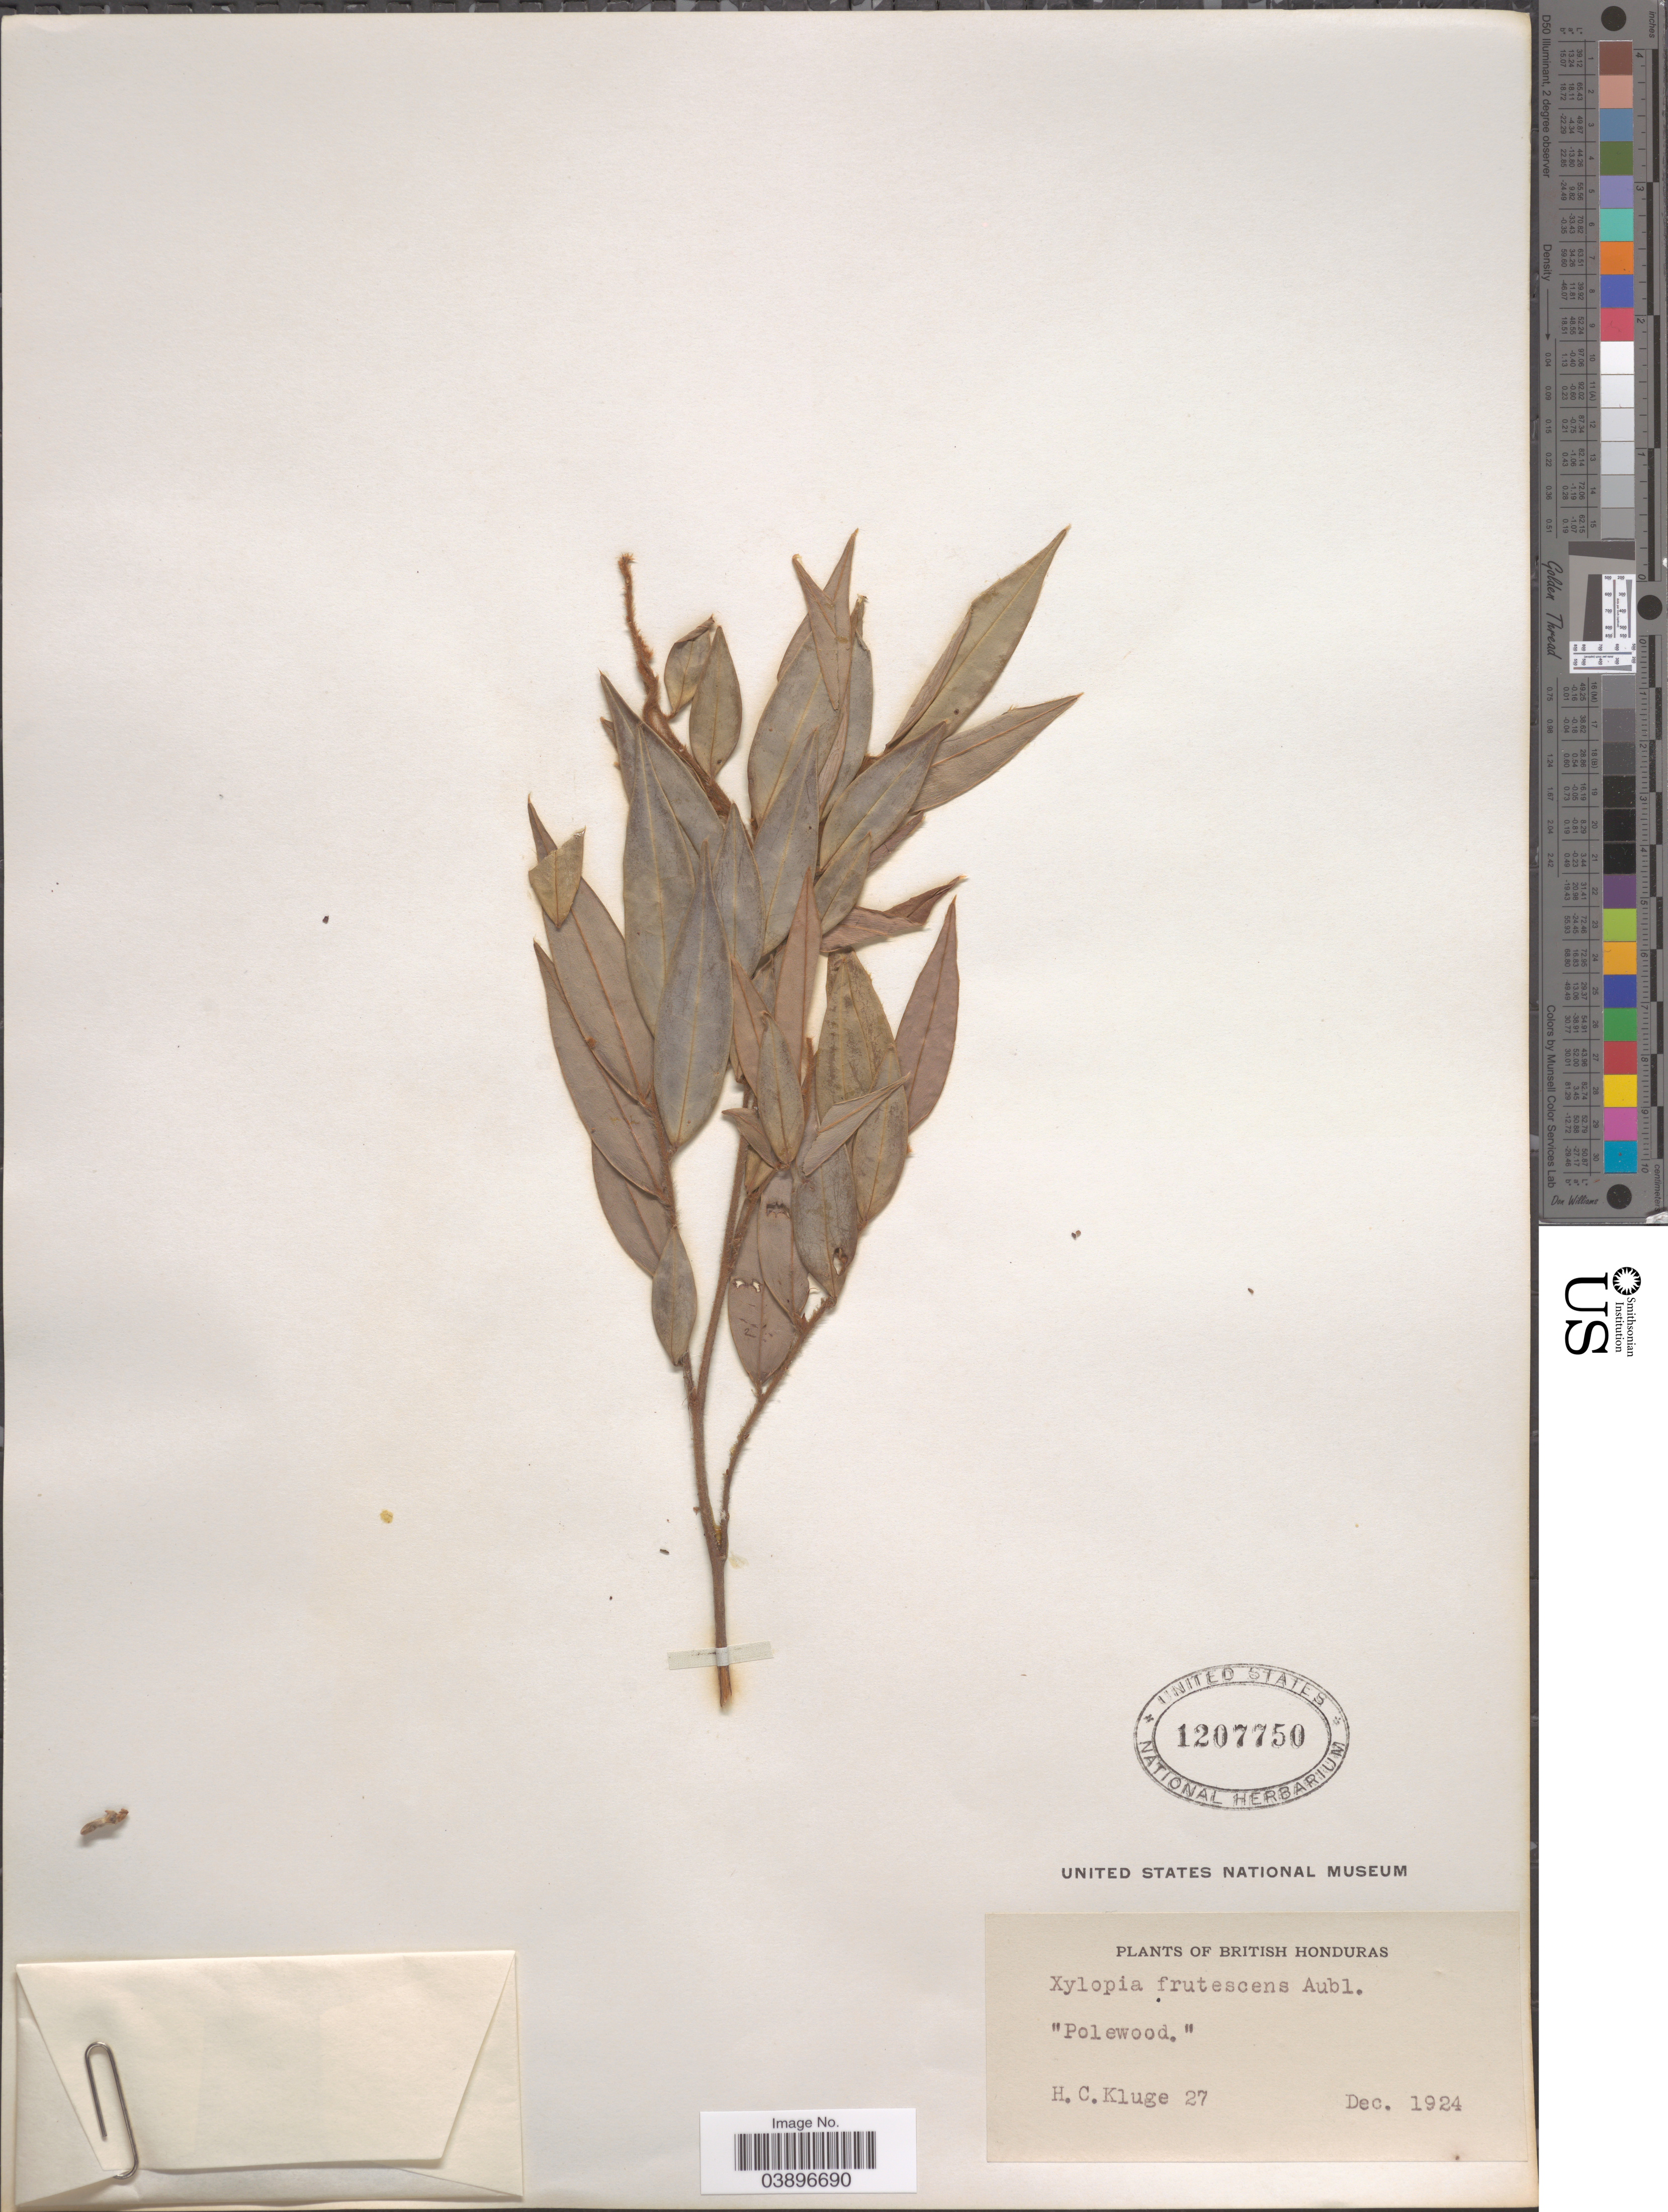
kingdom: Plantae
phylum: Tracheophyta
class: Magnoliopsida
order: Magnoliales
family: Annonaceae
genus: Xylopia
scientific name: Xylopia frutescens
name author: Aubl.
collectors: H. C. Kluge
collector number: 27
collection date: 1924-12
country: Belize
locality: British Honduras. Polewood.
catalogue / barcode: US 1207750